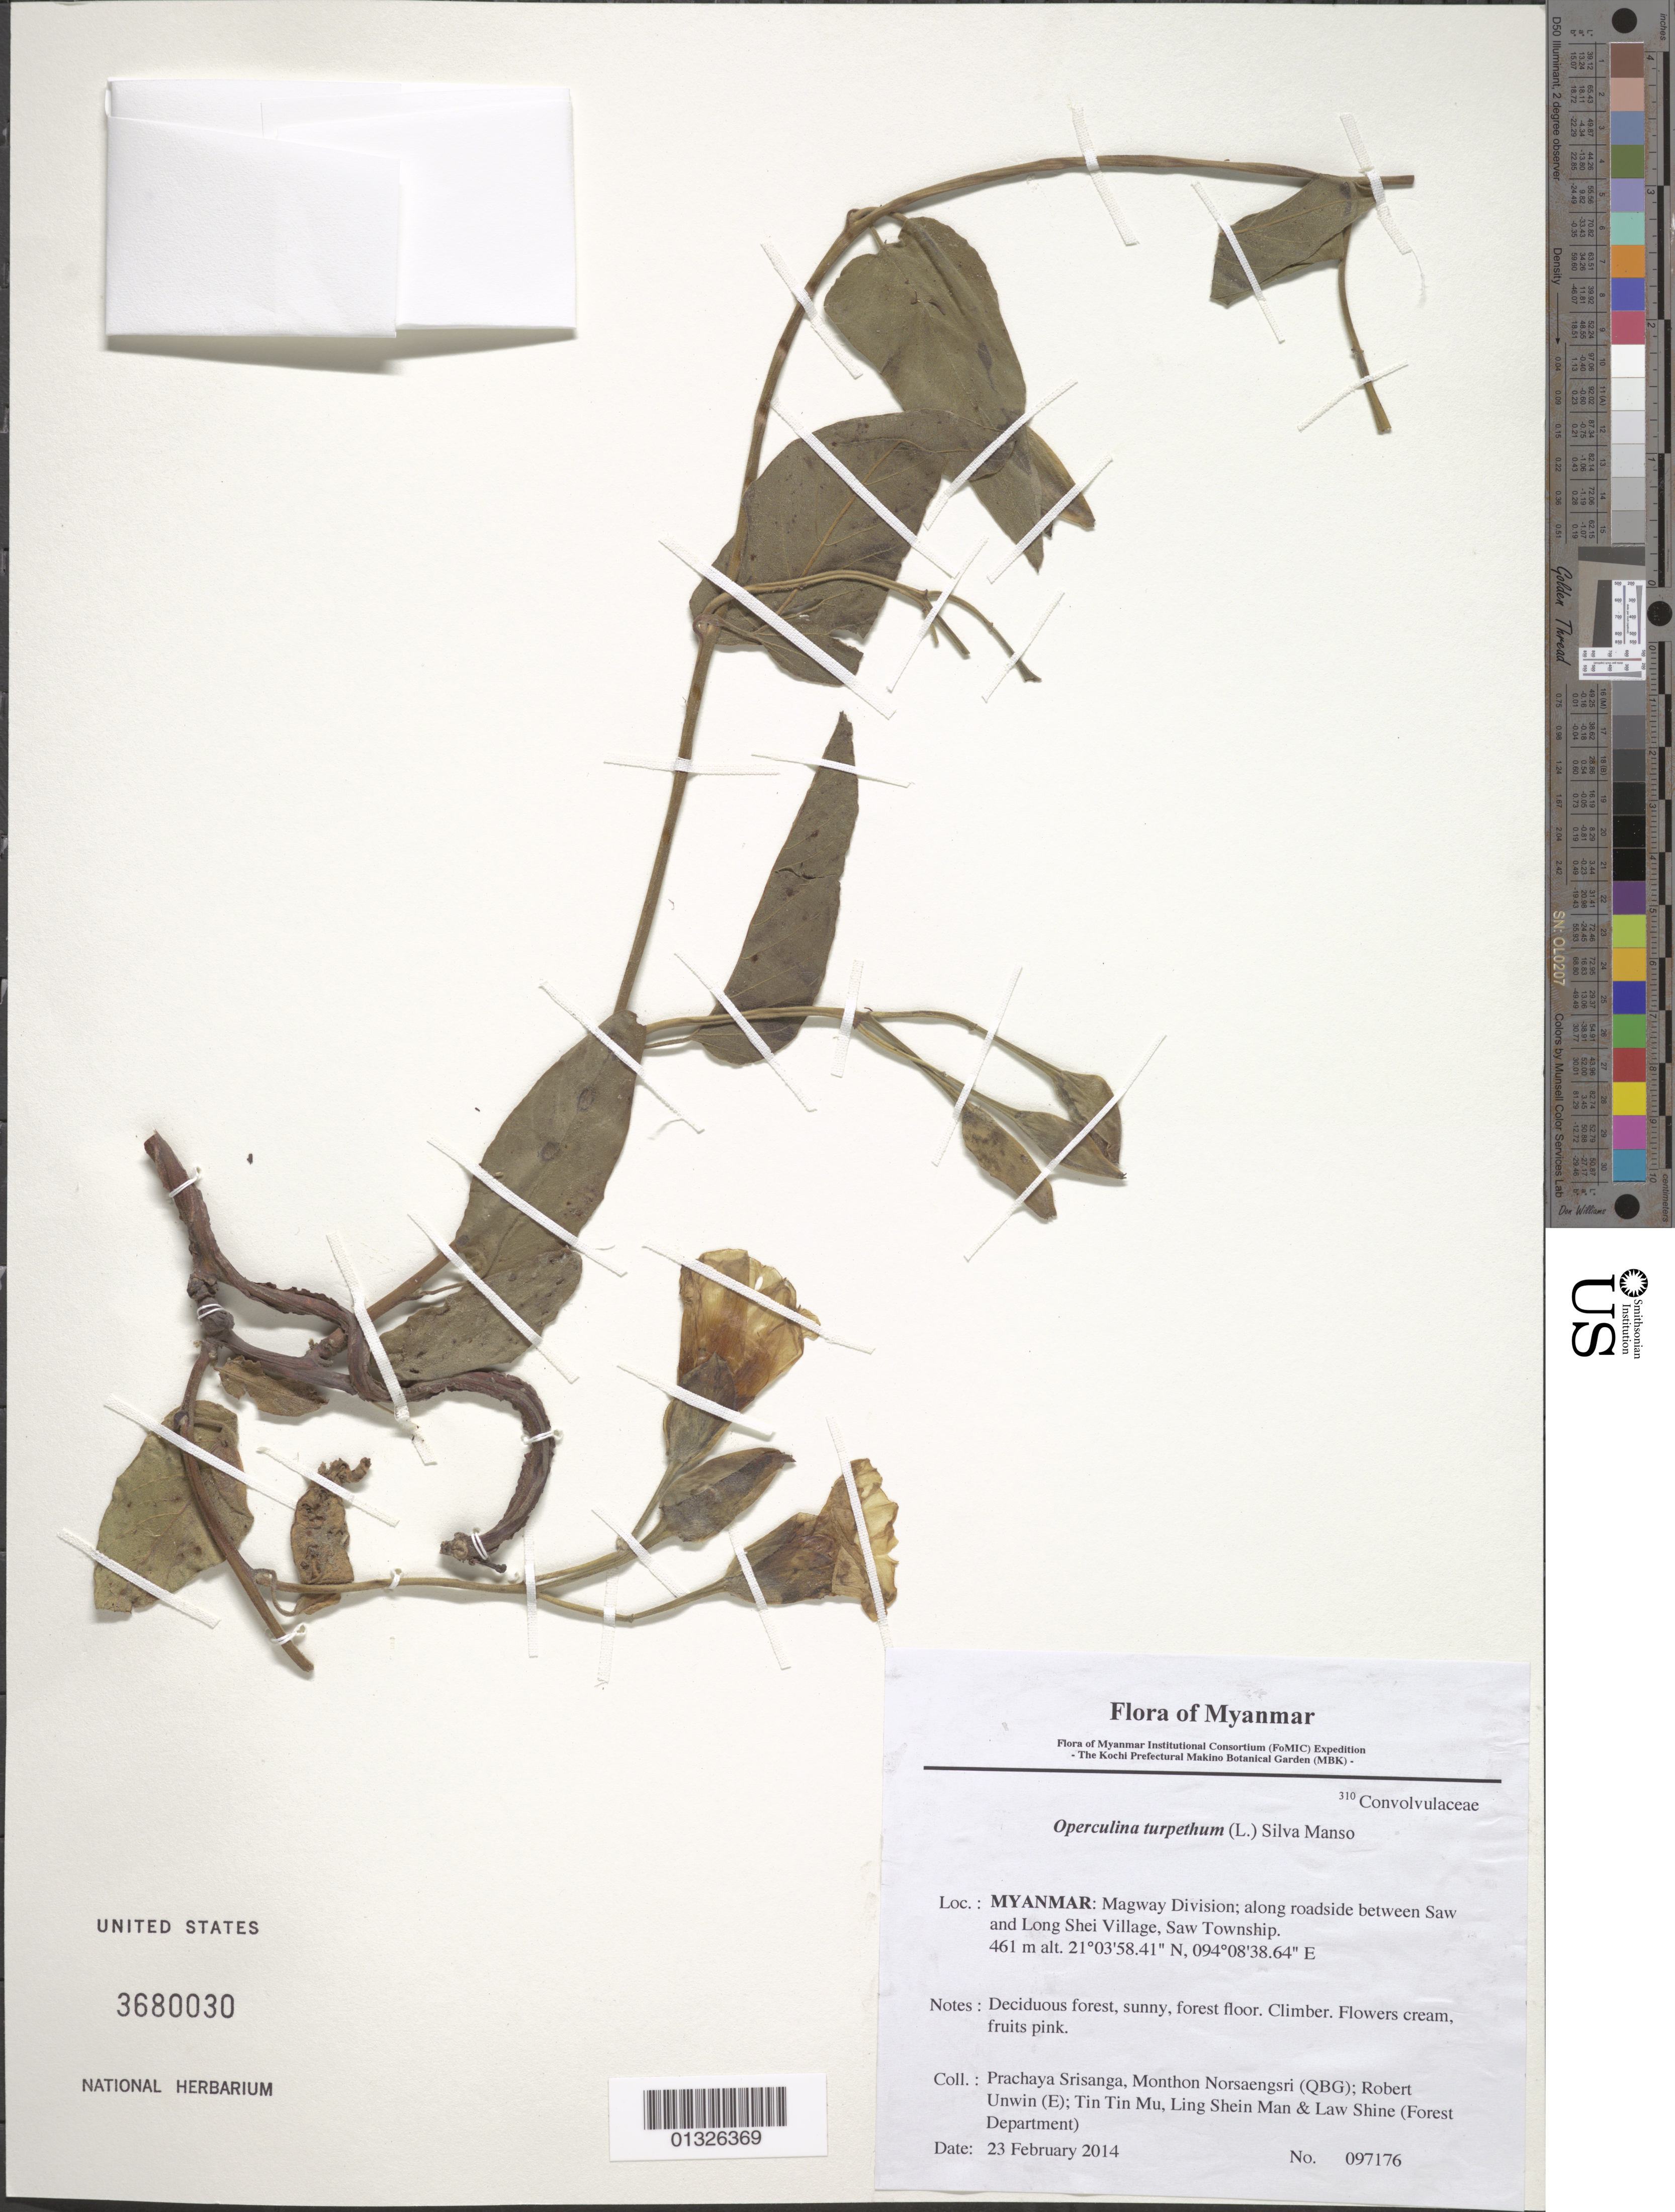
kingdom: Plantae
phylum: Tracheophyta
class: Magnoliopsida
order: Solanales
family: Convolvulaceae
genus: Operculina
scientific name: Operculina turpethum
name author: (L.) Silva Manso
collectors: P. Srisanga, M. Norsaengsri, R. Unwin, Tin Tin Mu, Ling Shein Man & L. Shine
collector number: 97176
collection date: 2014-02-23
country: Myanmar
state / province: Chin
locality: Along roadside between Saw and Long Shei Village, Saw Township.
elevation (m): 461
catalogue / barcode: US 3680030